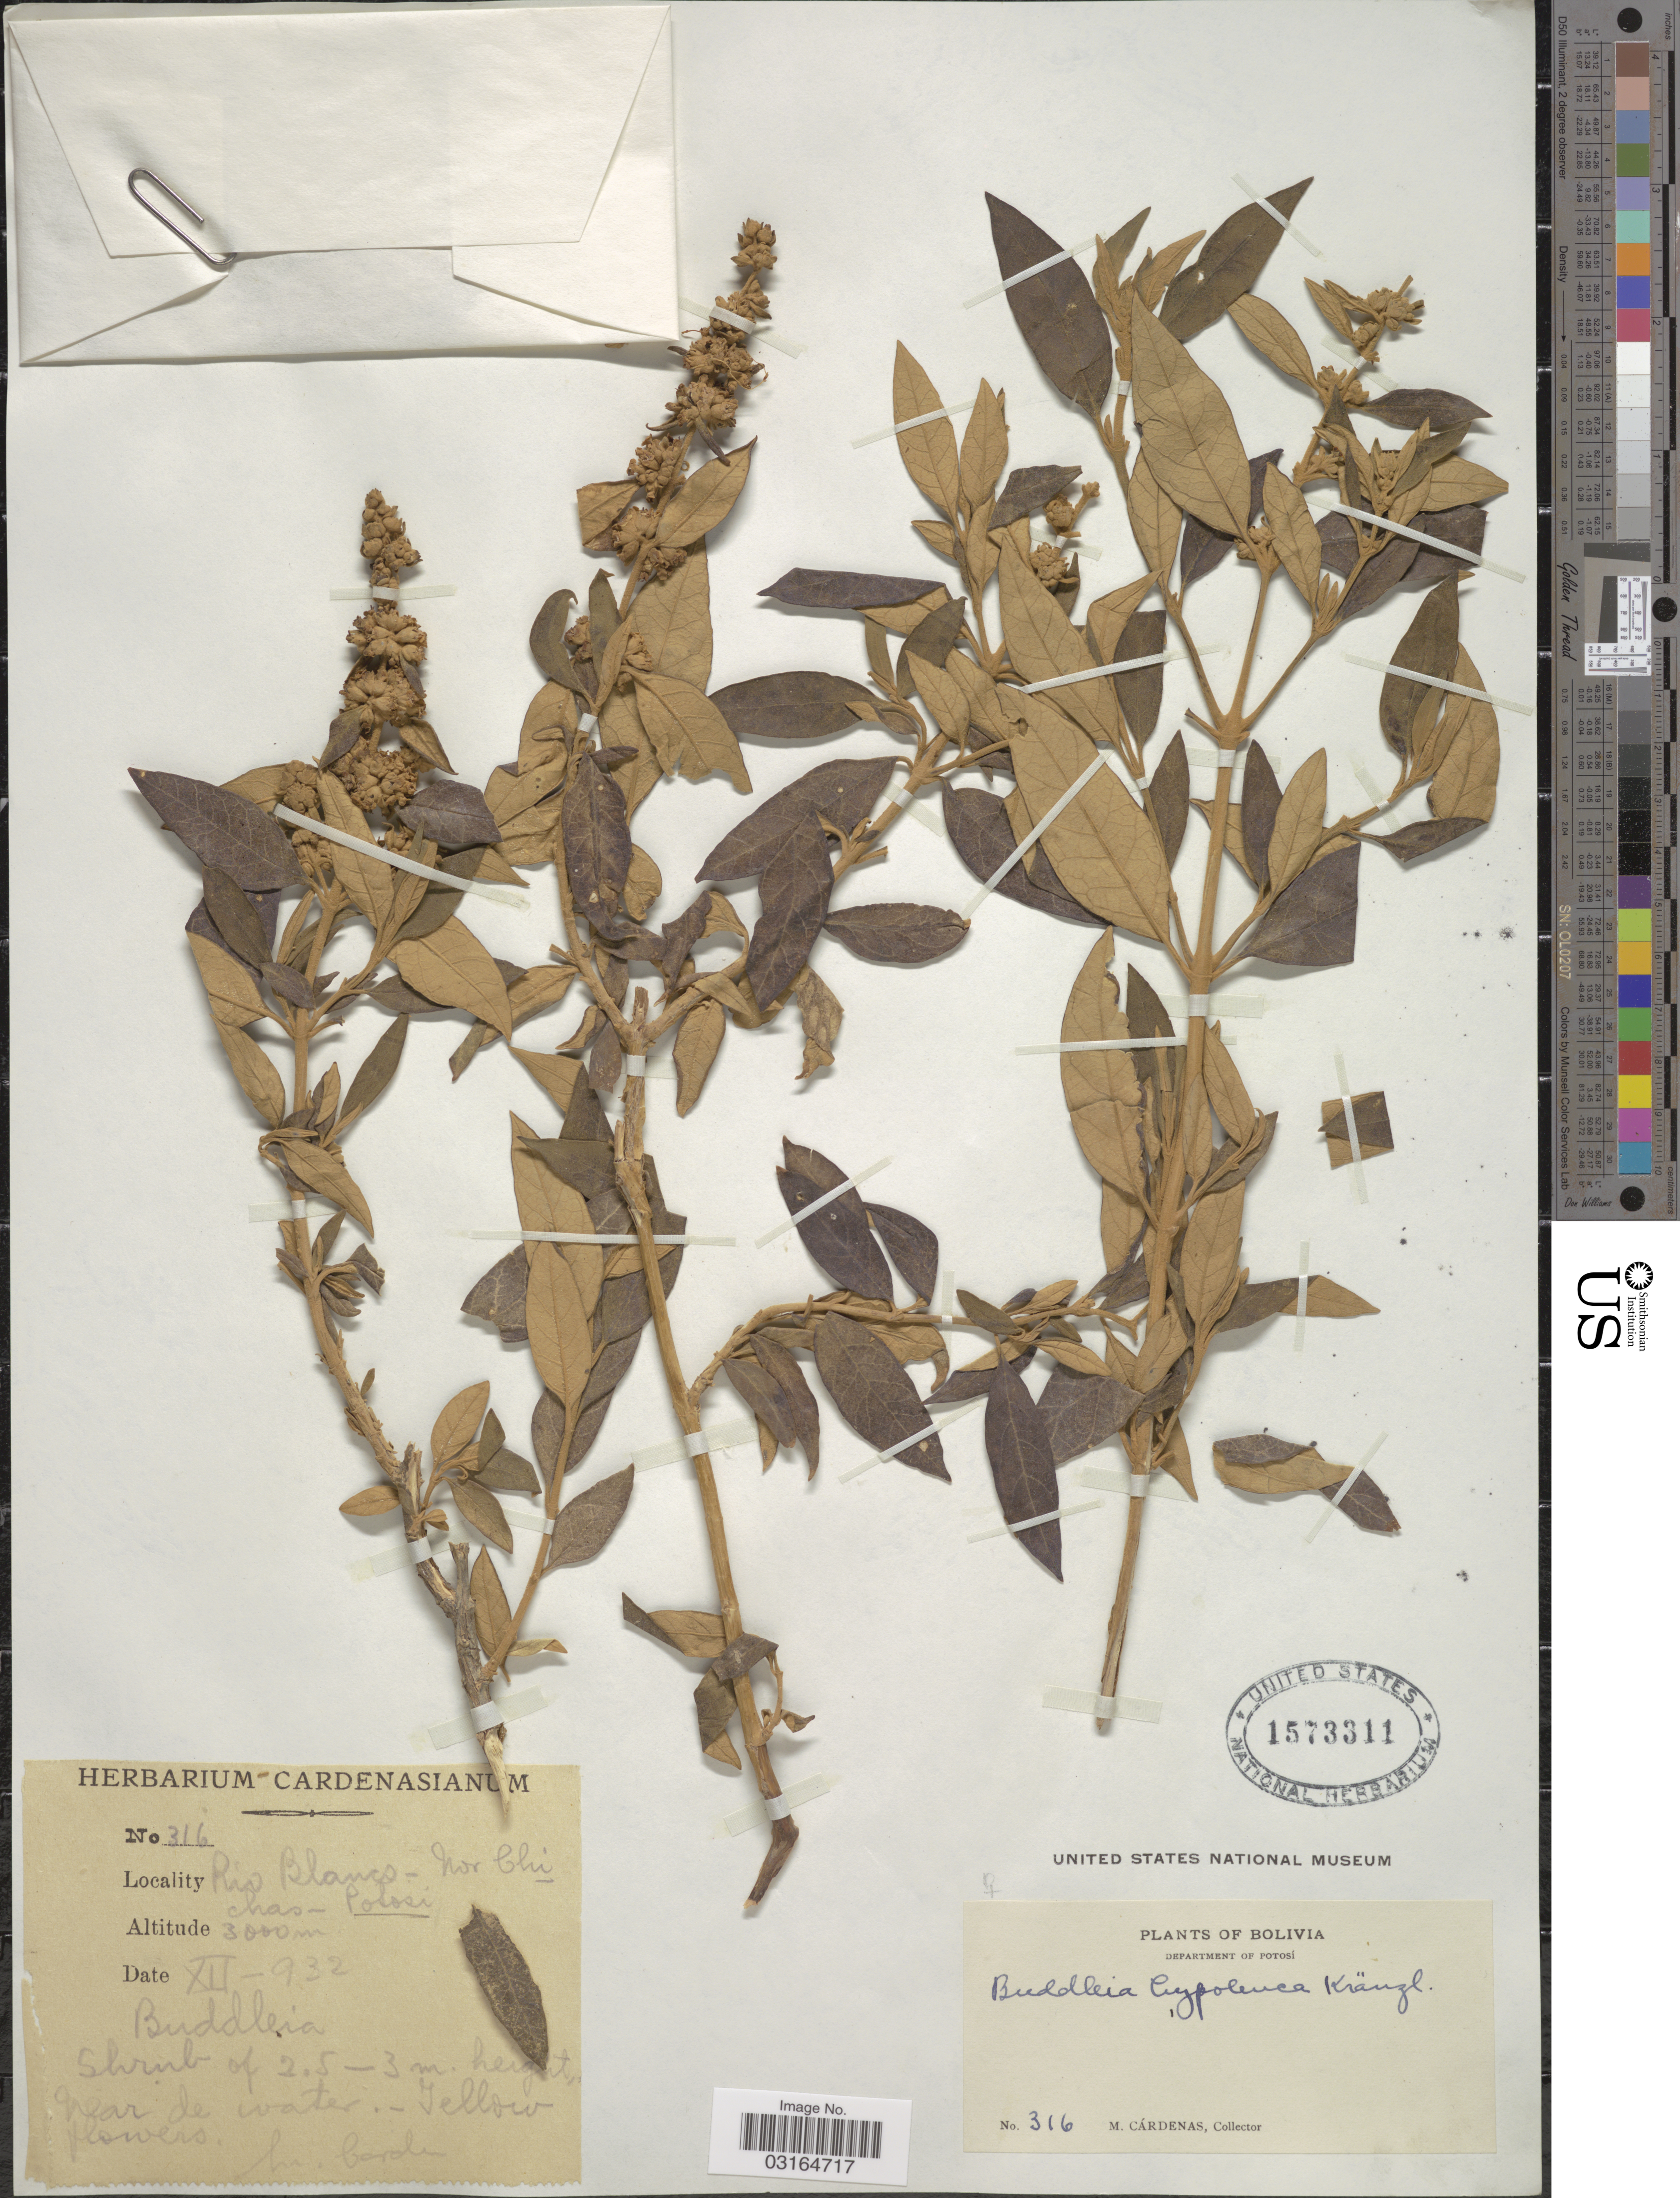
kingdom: Plantae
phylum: Tracheophyta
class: Magnoliopsida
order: Lamiales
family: Scrophulariaceae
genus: Buddleja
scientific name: Buddleja tucumanensis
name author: Griseb.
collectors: M. Cárdenas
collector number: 316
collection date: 1932-12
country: Bolivia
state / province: Potosi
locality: Rio Blanco - Nor Chichas - Department of Potosi.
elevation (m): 3000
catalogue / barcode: US 1573311